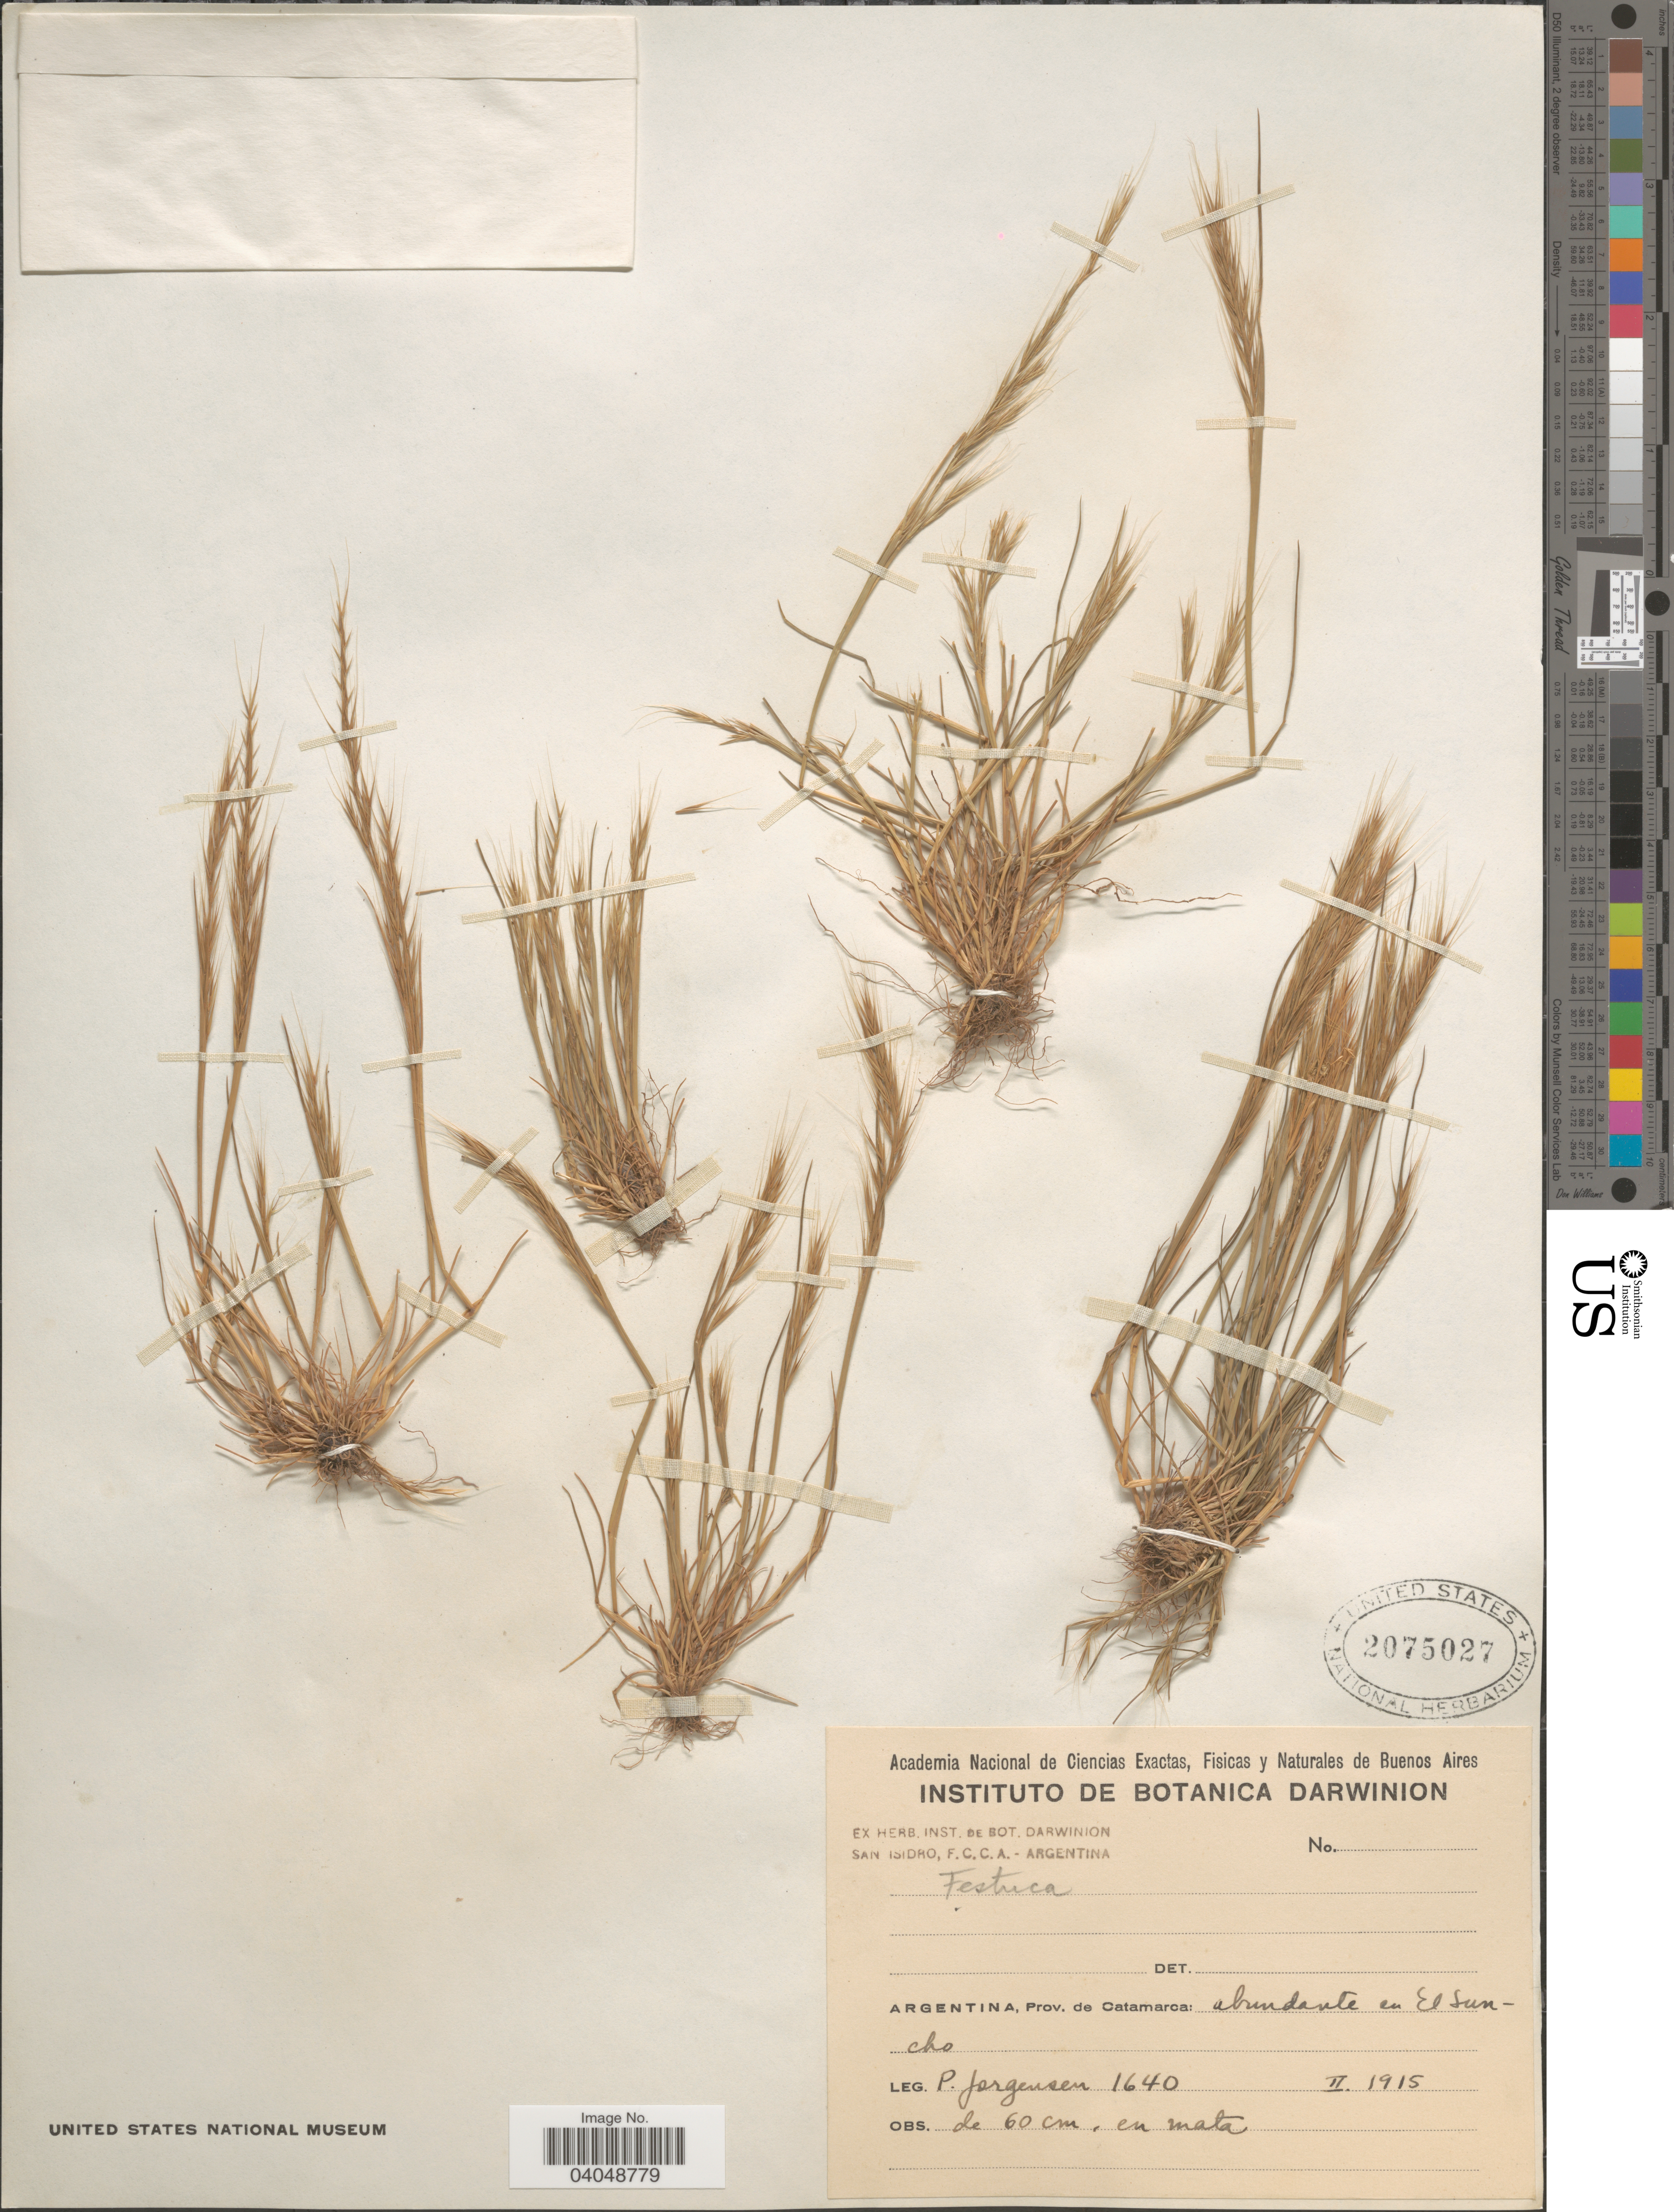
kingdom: Plantae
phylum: Tracheophyta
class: Liliopsida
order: Poales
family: Poaceae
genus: Festuca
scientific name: Festuca sp.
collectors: P. Jörgensen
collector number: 1640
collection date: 1915-02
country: Argentina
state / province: Catamarca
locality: Abundante en El Suncho.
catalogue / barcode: US 2075027